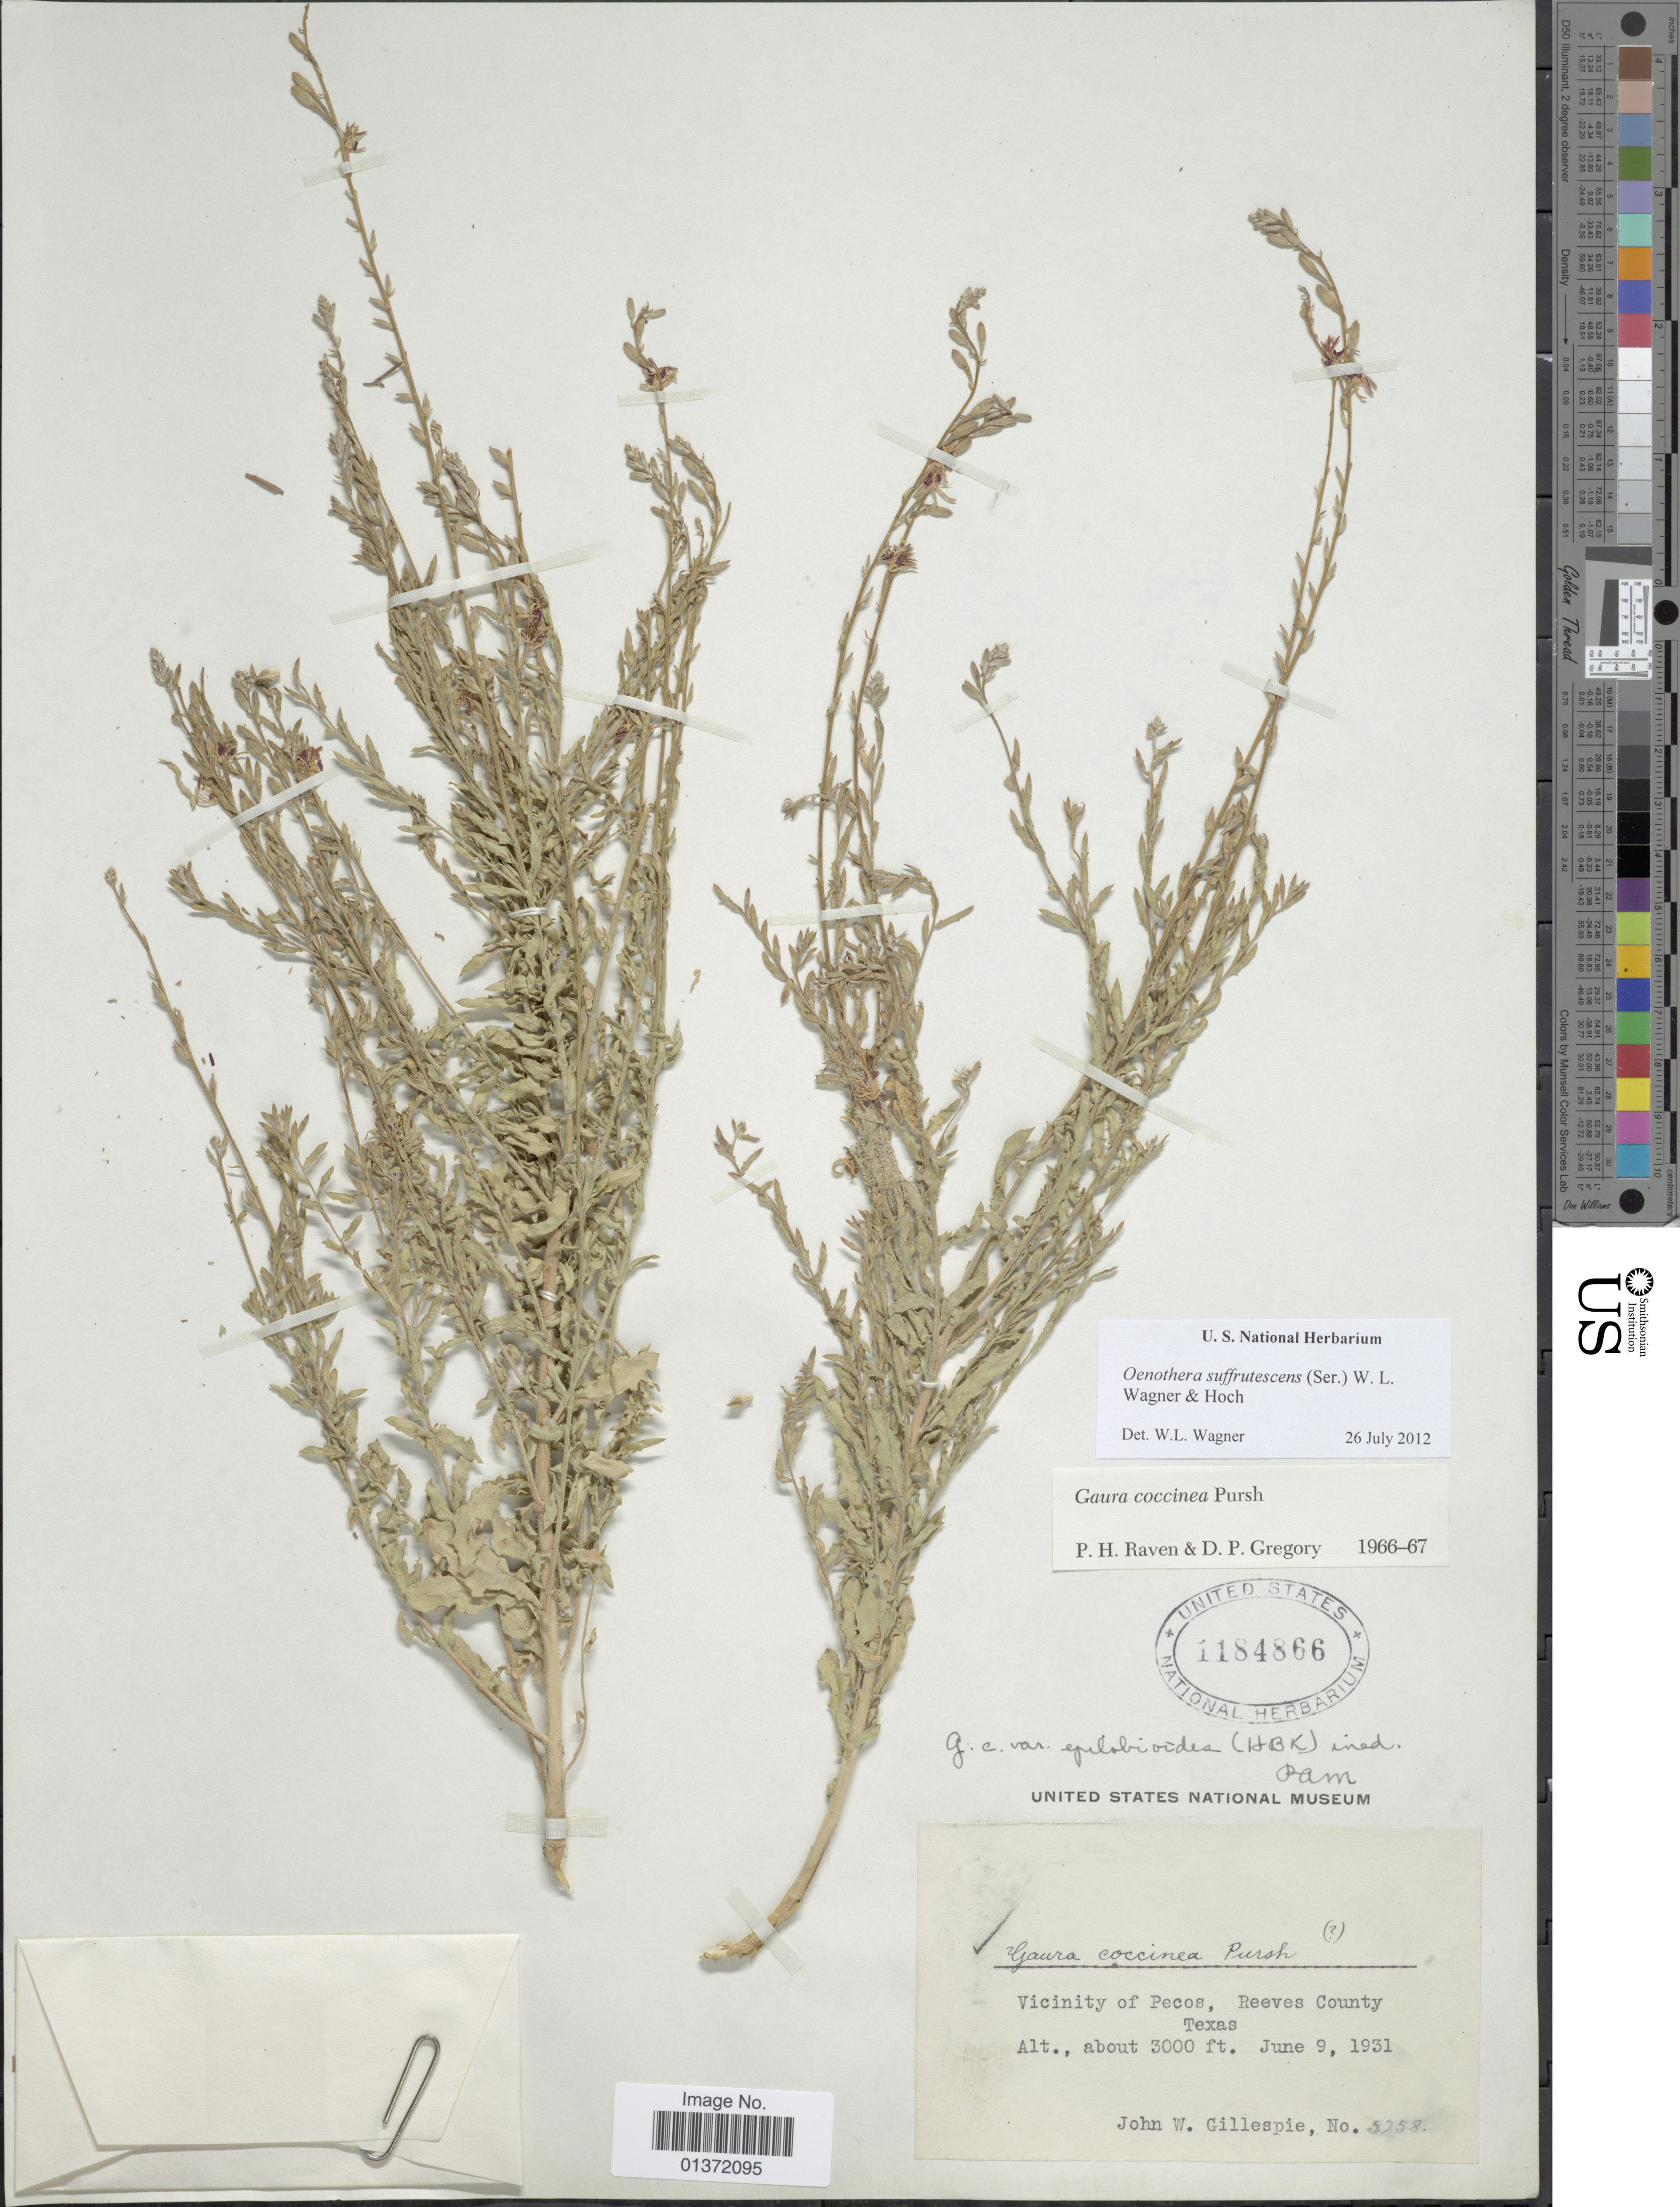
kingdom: Plantae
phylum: Tracheophyta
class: Magnoliopsida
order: Myrtales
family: Onagraceae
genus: Oenothera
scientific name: Oenothera suffrutescens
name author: (Ser.) W.L. Wagner & Hoch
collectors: J. W. Gillespie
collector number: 5258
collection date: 1931-06-09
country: United States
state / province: Texas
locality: Vicinity of Pecos, Reeves County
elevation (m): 914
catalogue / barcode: US 1184866